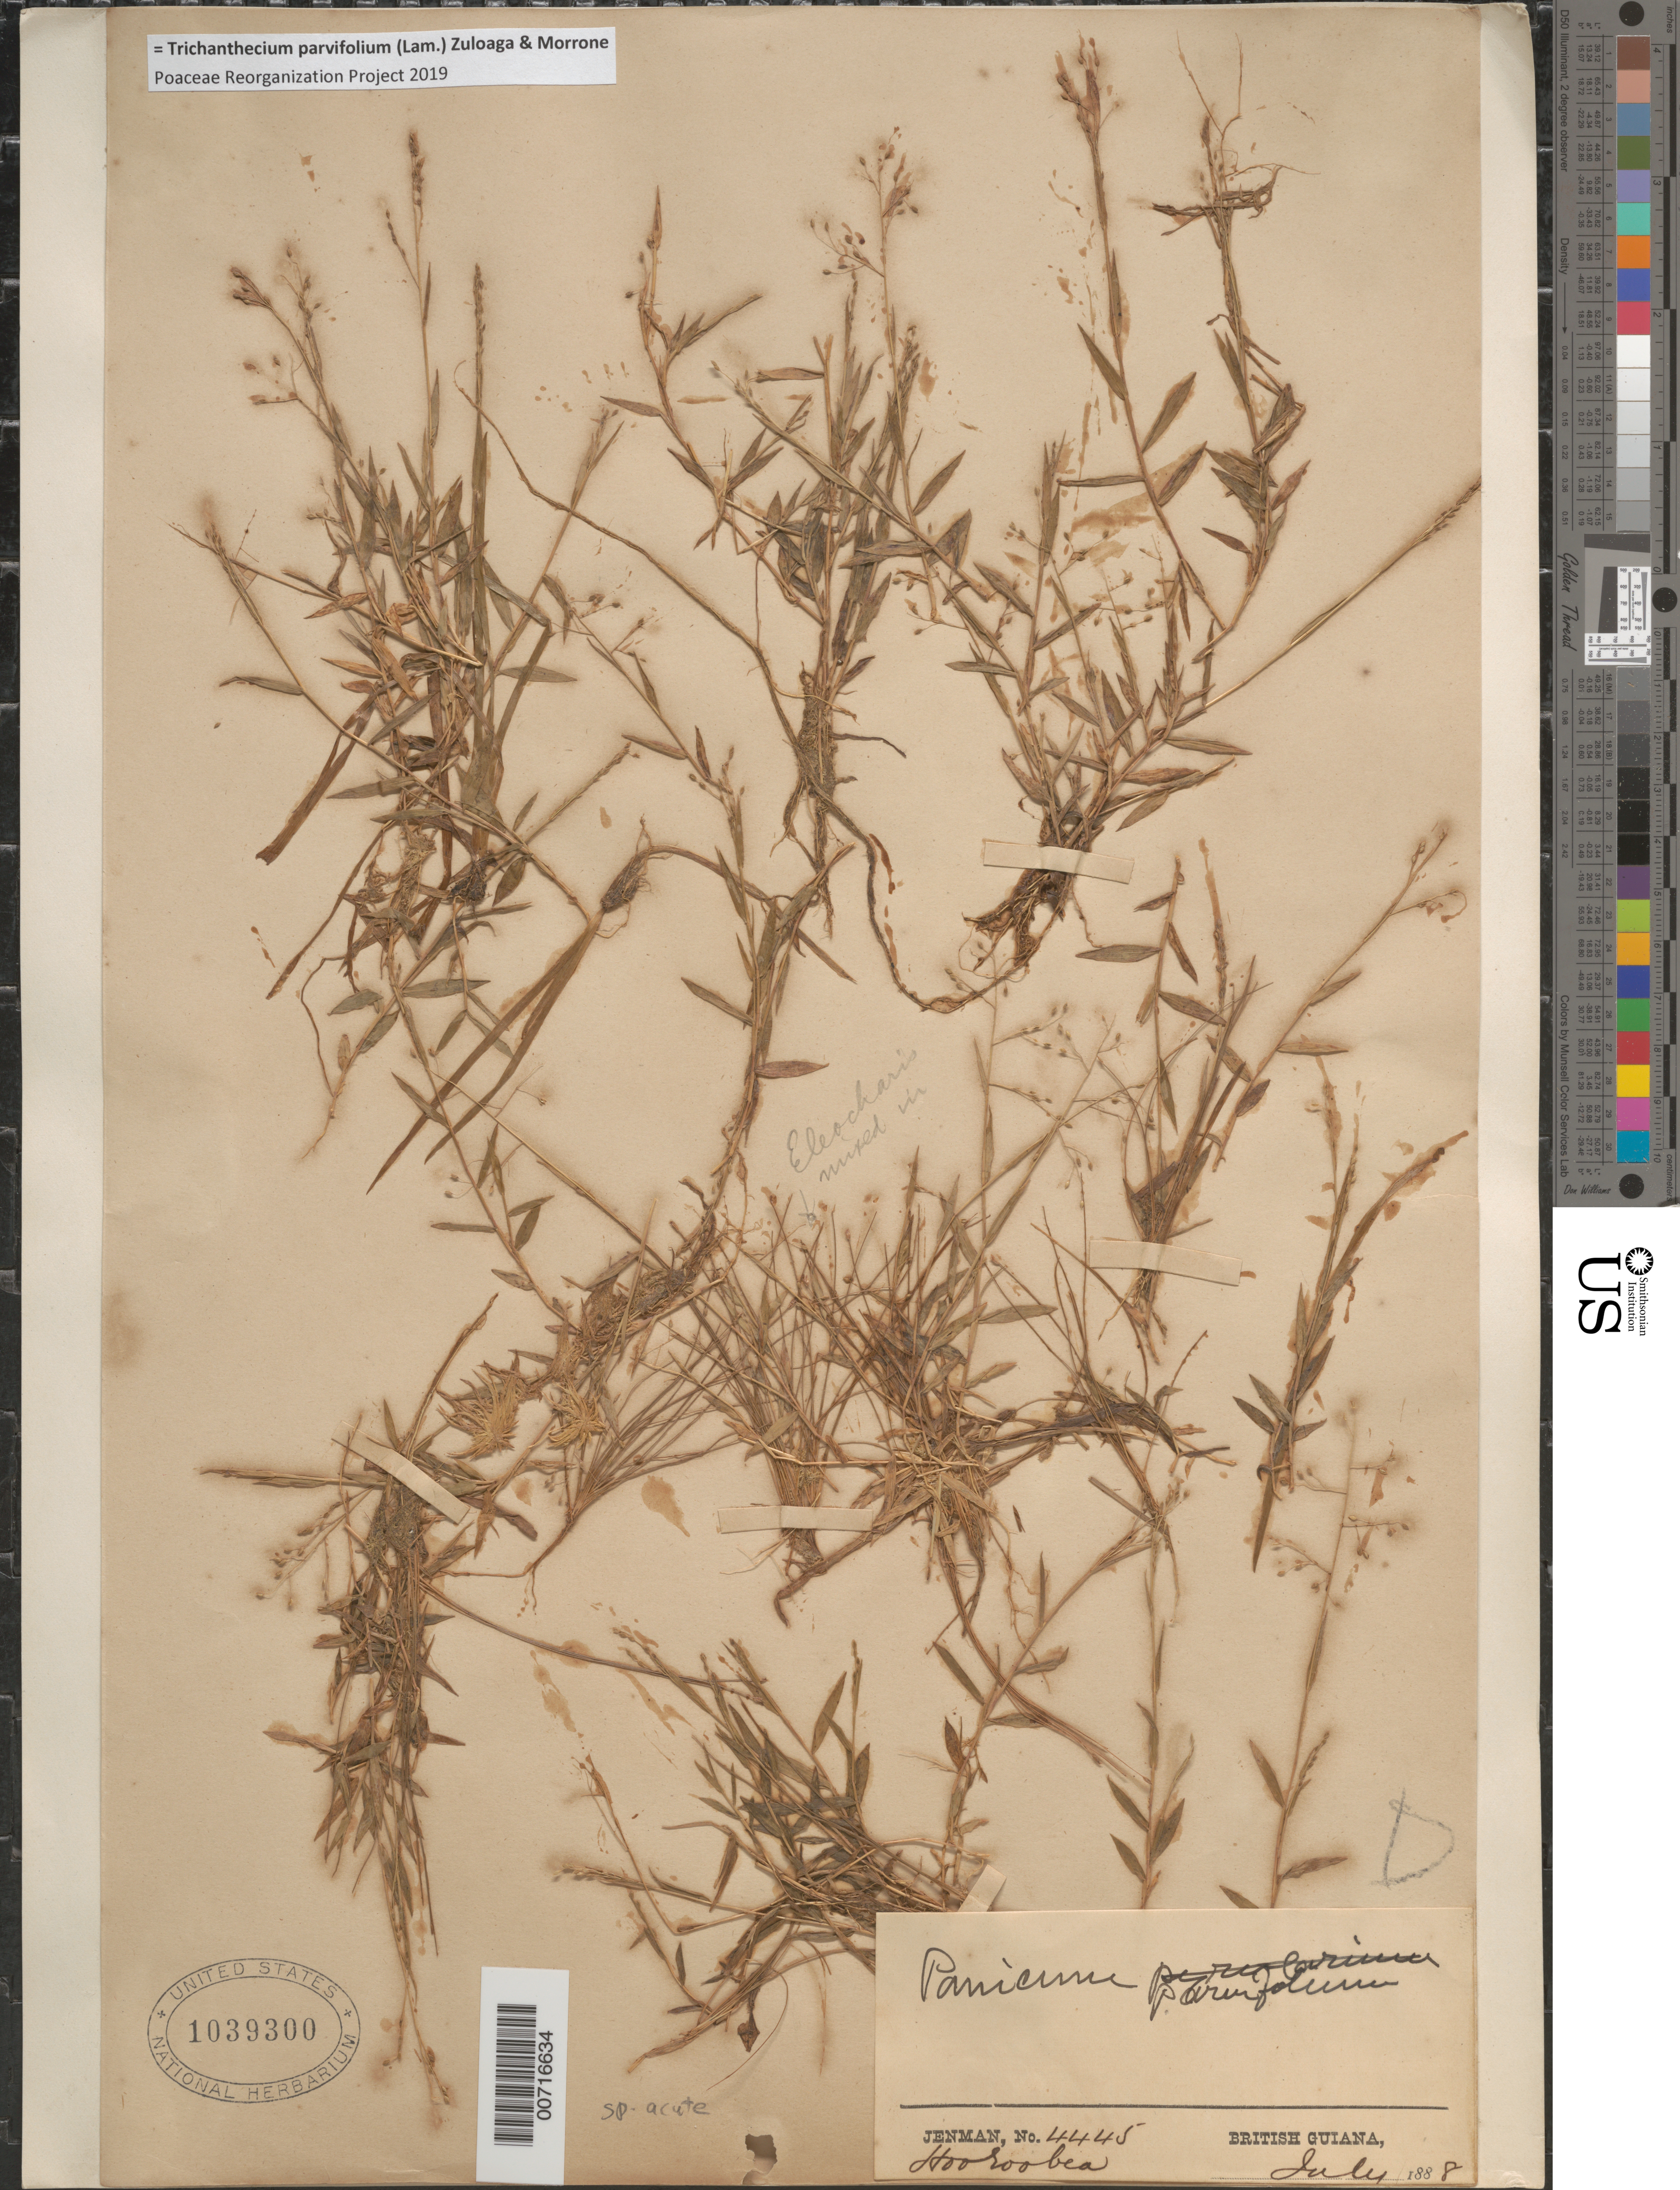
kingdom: Plantae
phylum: Tracheophyta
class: Liliopsida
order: Poales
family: Poaceae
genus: Trichanthecium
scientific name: Trichanthecium parvifolium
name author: (Lam.) Zuloaga & Morrone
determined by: Poaceae Reorganization Project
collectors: G. S. Jenman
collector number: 4445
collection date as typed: July 1888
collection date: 1888-07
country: Guyana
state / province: Demerara-Mahaica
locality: Hoorubea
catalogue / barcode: US 1039300